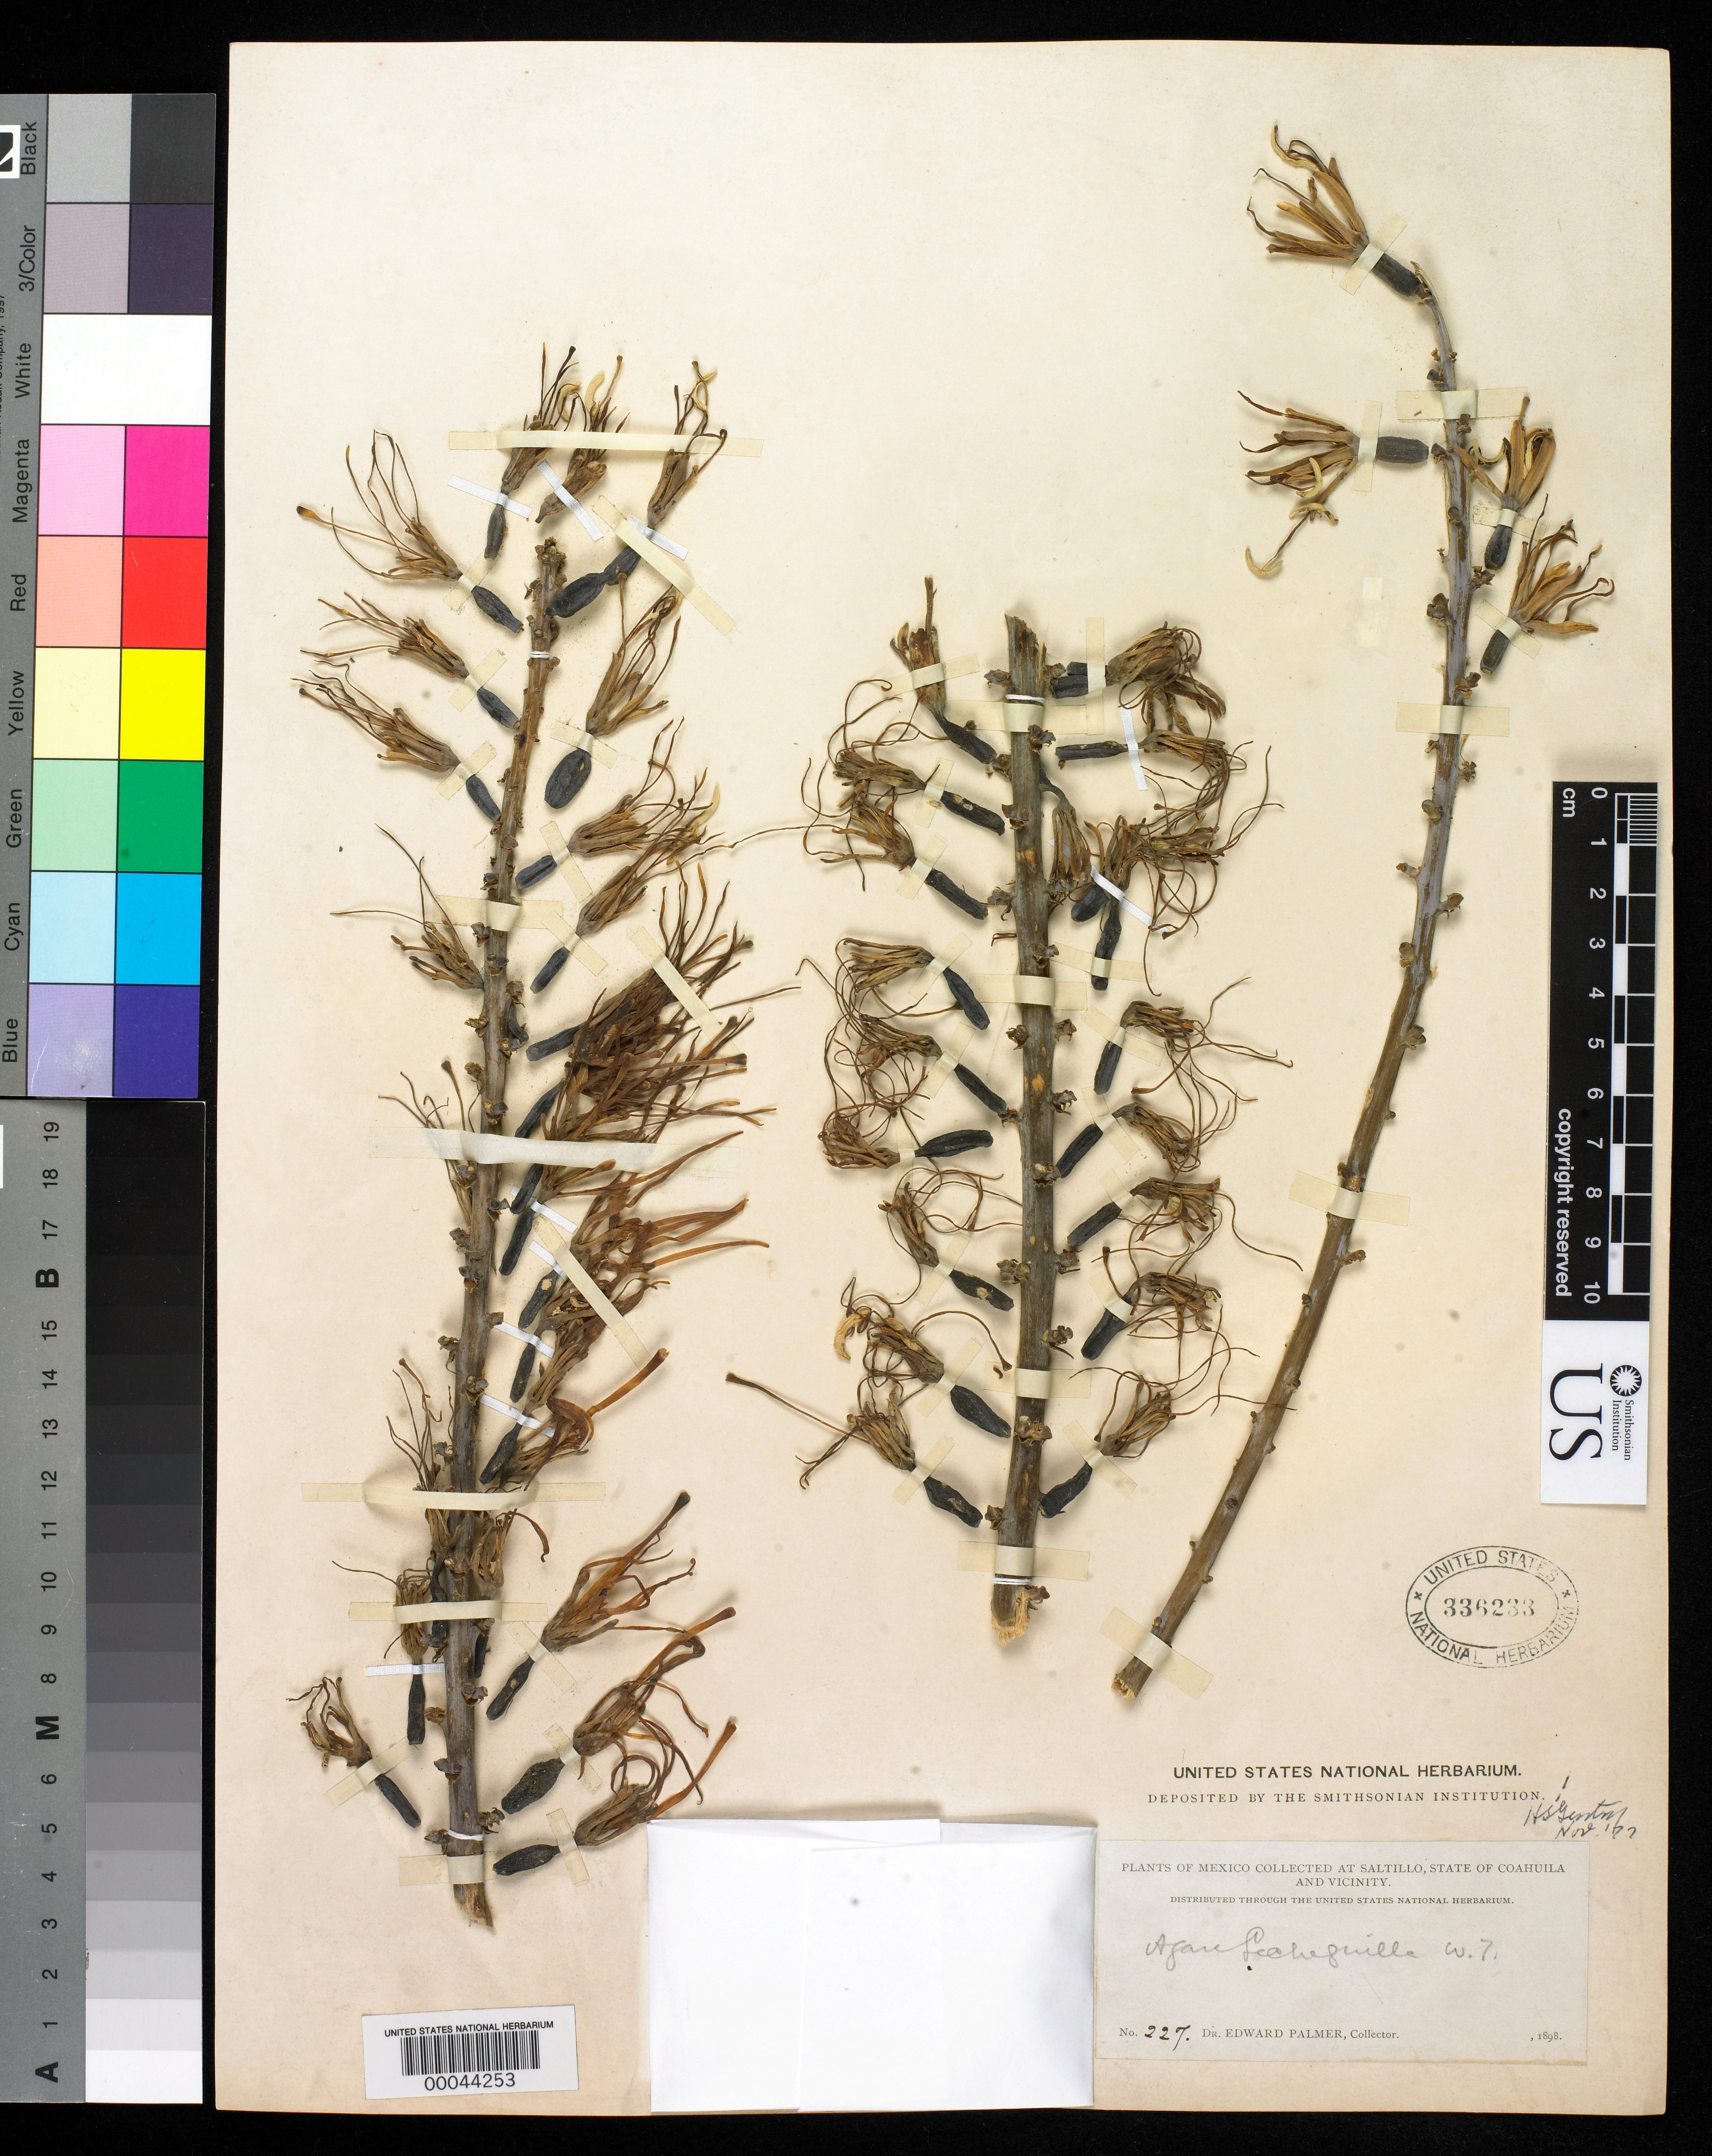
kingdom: Plantae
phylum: Tracheophyta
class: Liliopsida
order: Asparagales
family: Asparagaceae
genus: Agave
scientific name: Agave lechuguilla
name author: Torr.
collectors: E. Palmer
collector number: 227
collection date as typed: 1898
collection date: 1898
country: Mexico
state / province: Coahuila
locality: Saltillo and vicinity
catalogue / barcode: US 336233